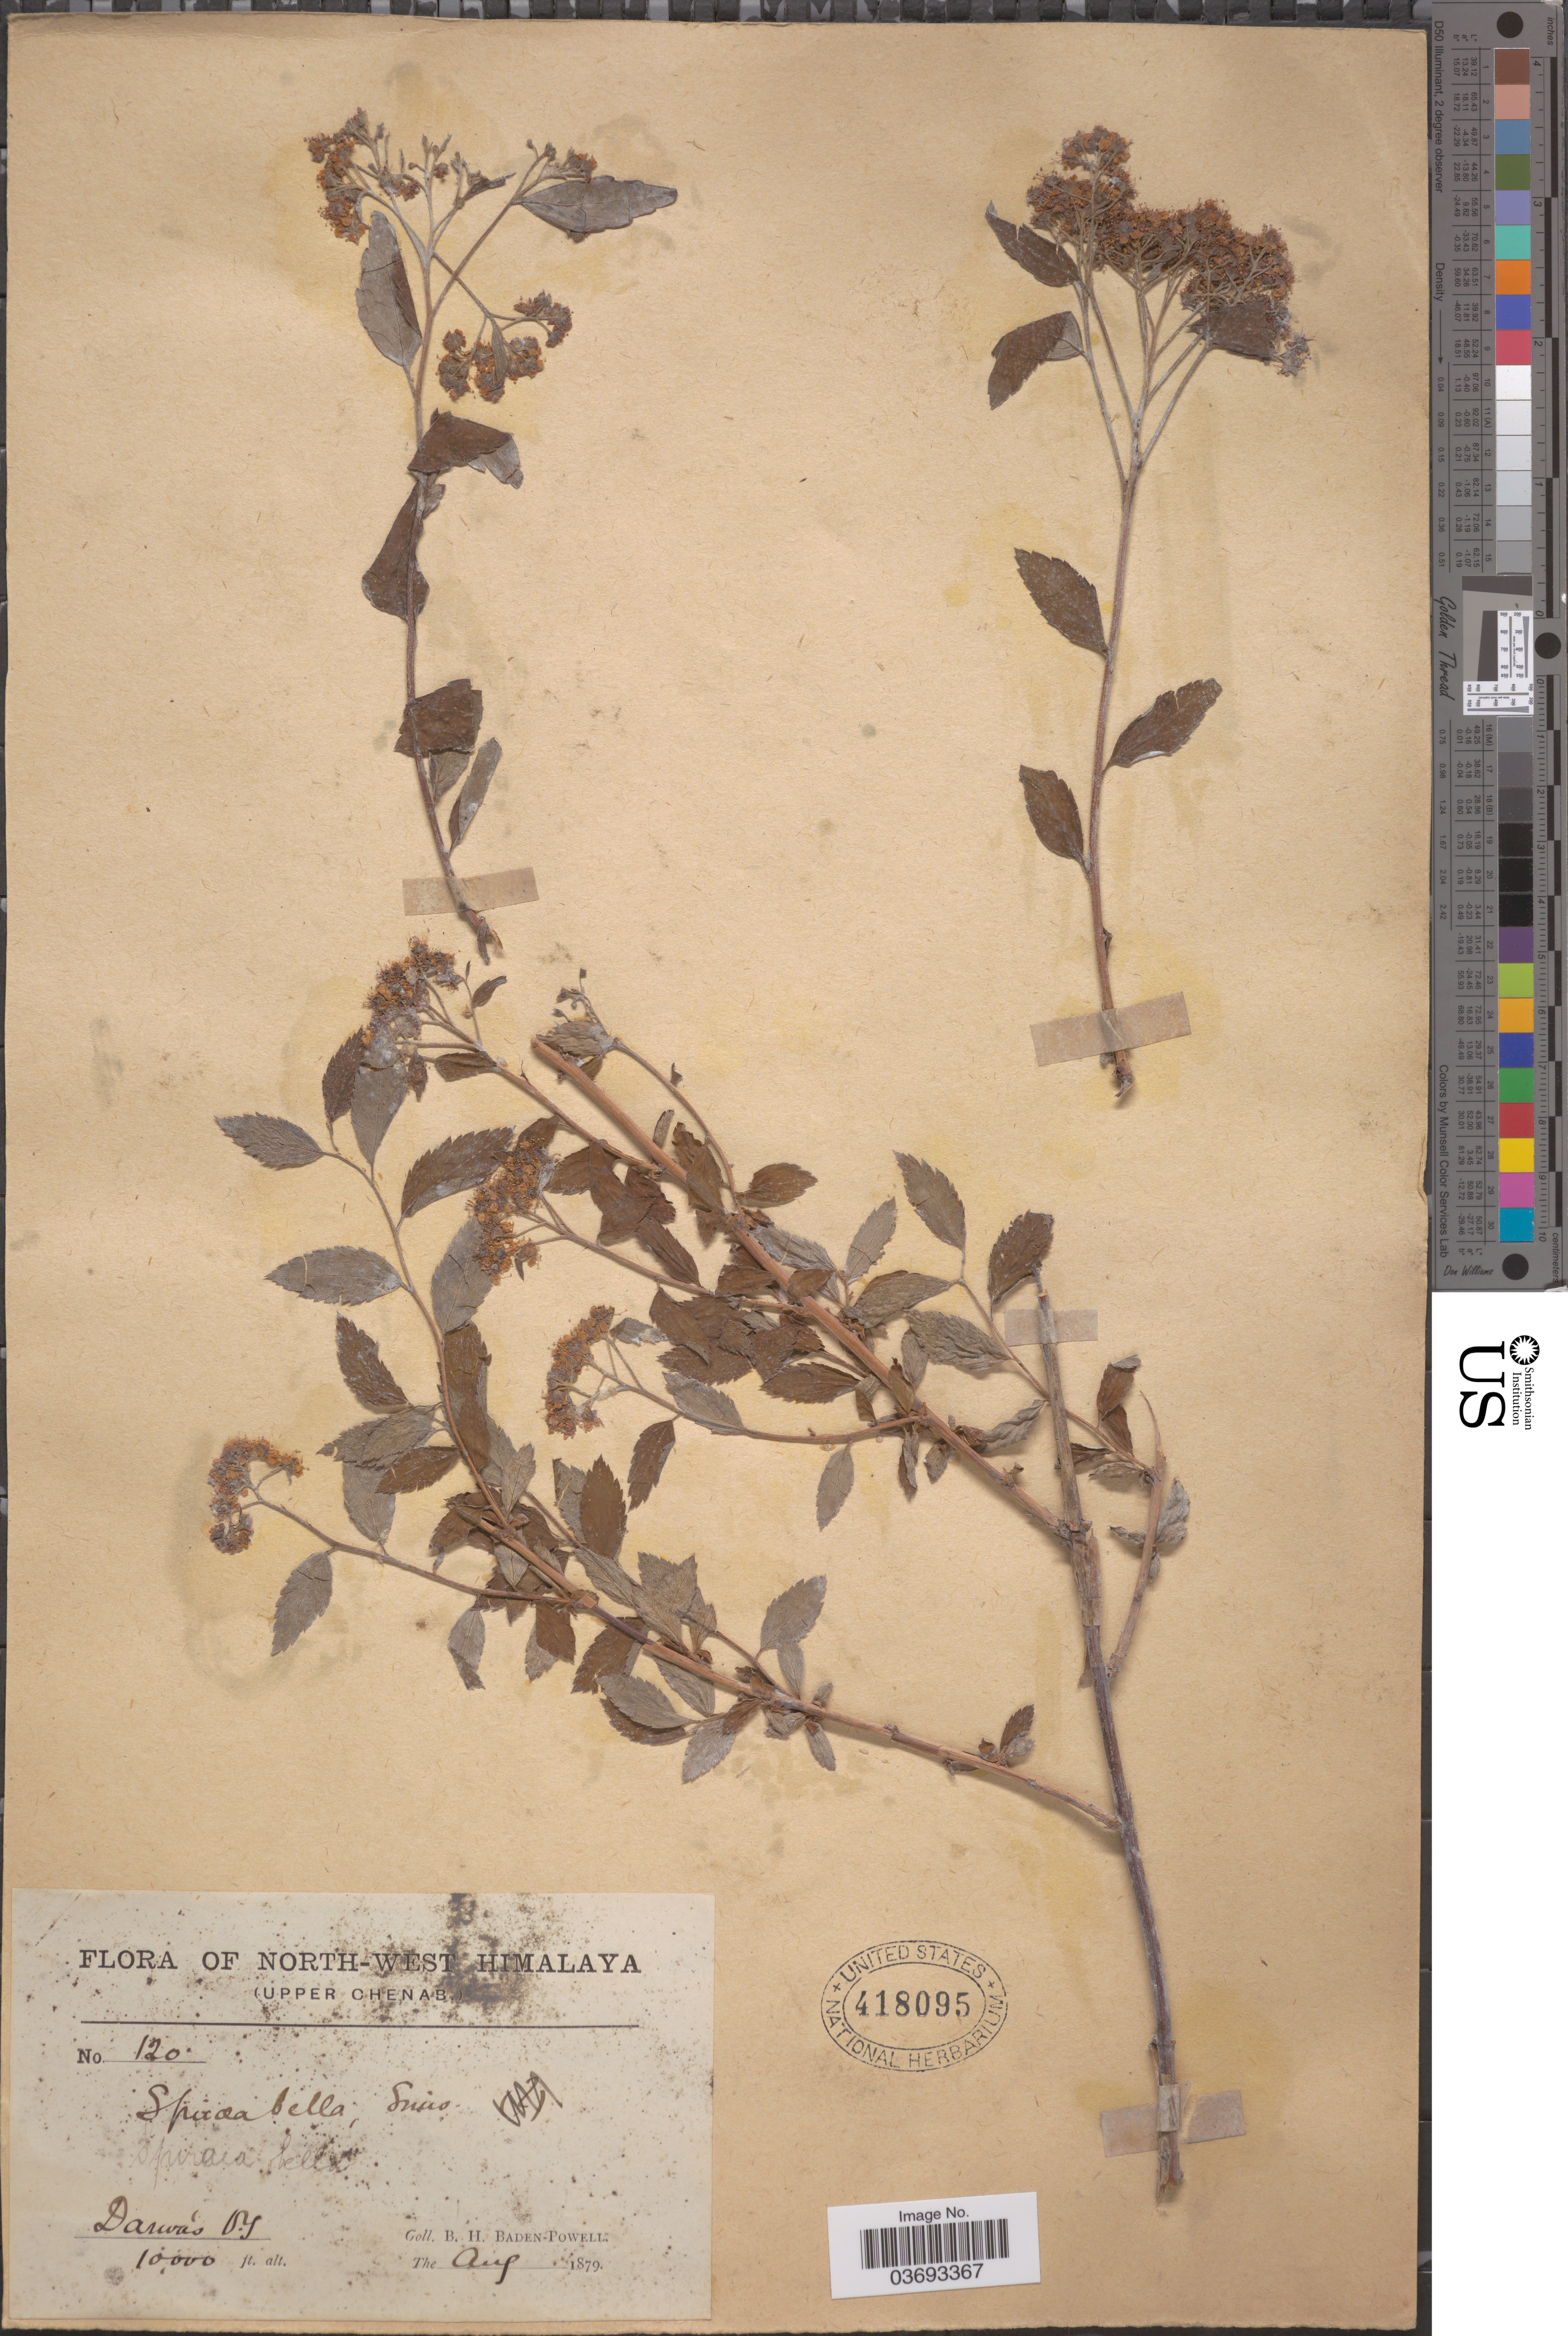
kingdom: Plantae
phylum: Tracheophyta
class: Magnoliopsida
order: Rosales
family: Rosaceae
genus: Spiraea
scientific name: Spiraea bella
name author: Sims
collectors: B. Baden-Powell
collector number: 120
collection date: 1879-08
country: India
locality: North-West Himalaya (upper Chenab). Darwa's Df [interpreted].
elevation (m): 3048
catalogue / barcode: US 418095